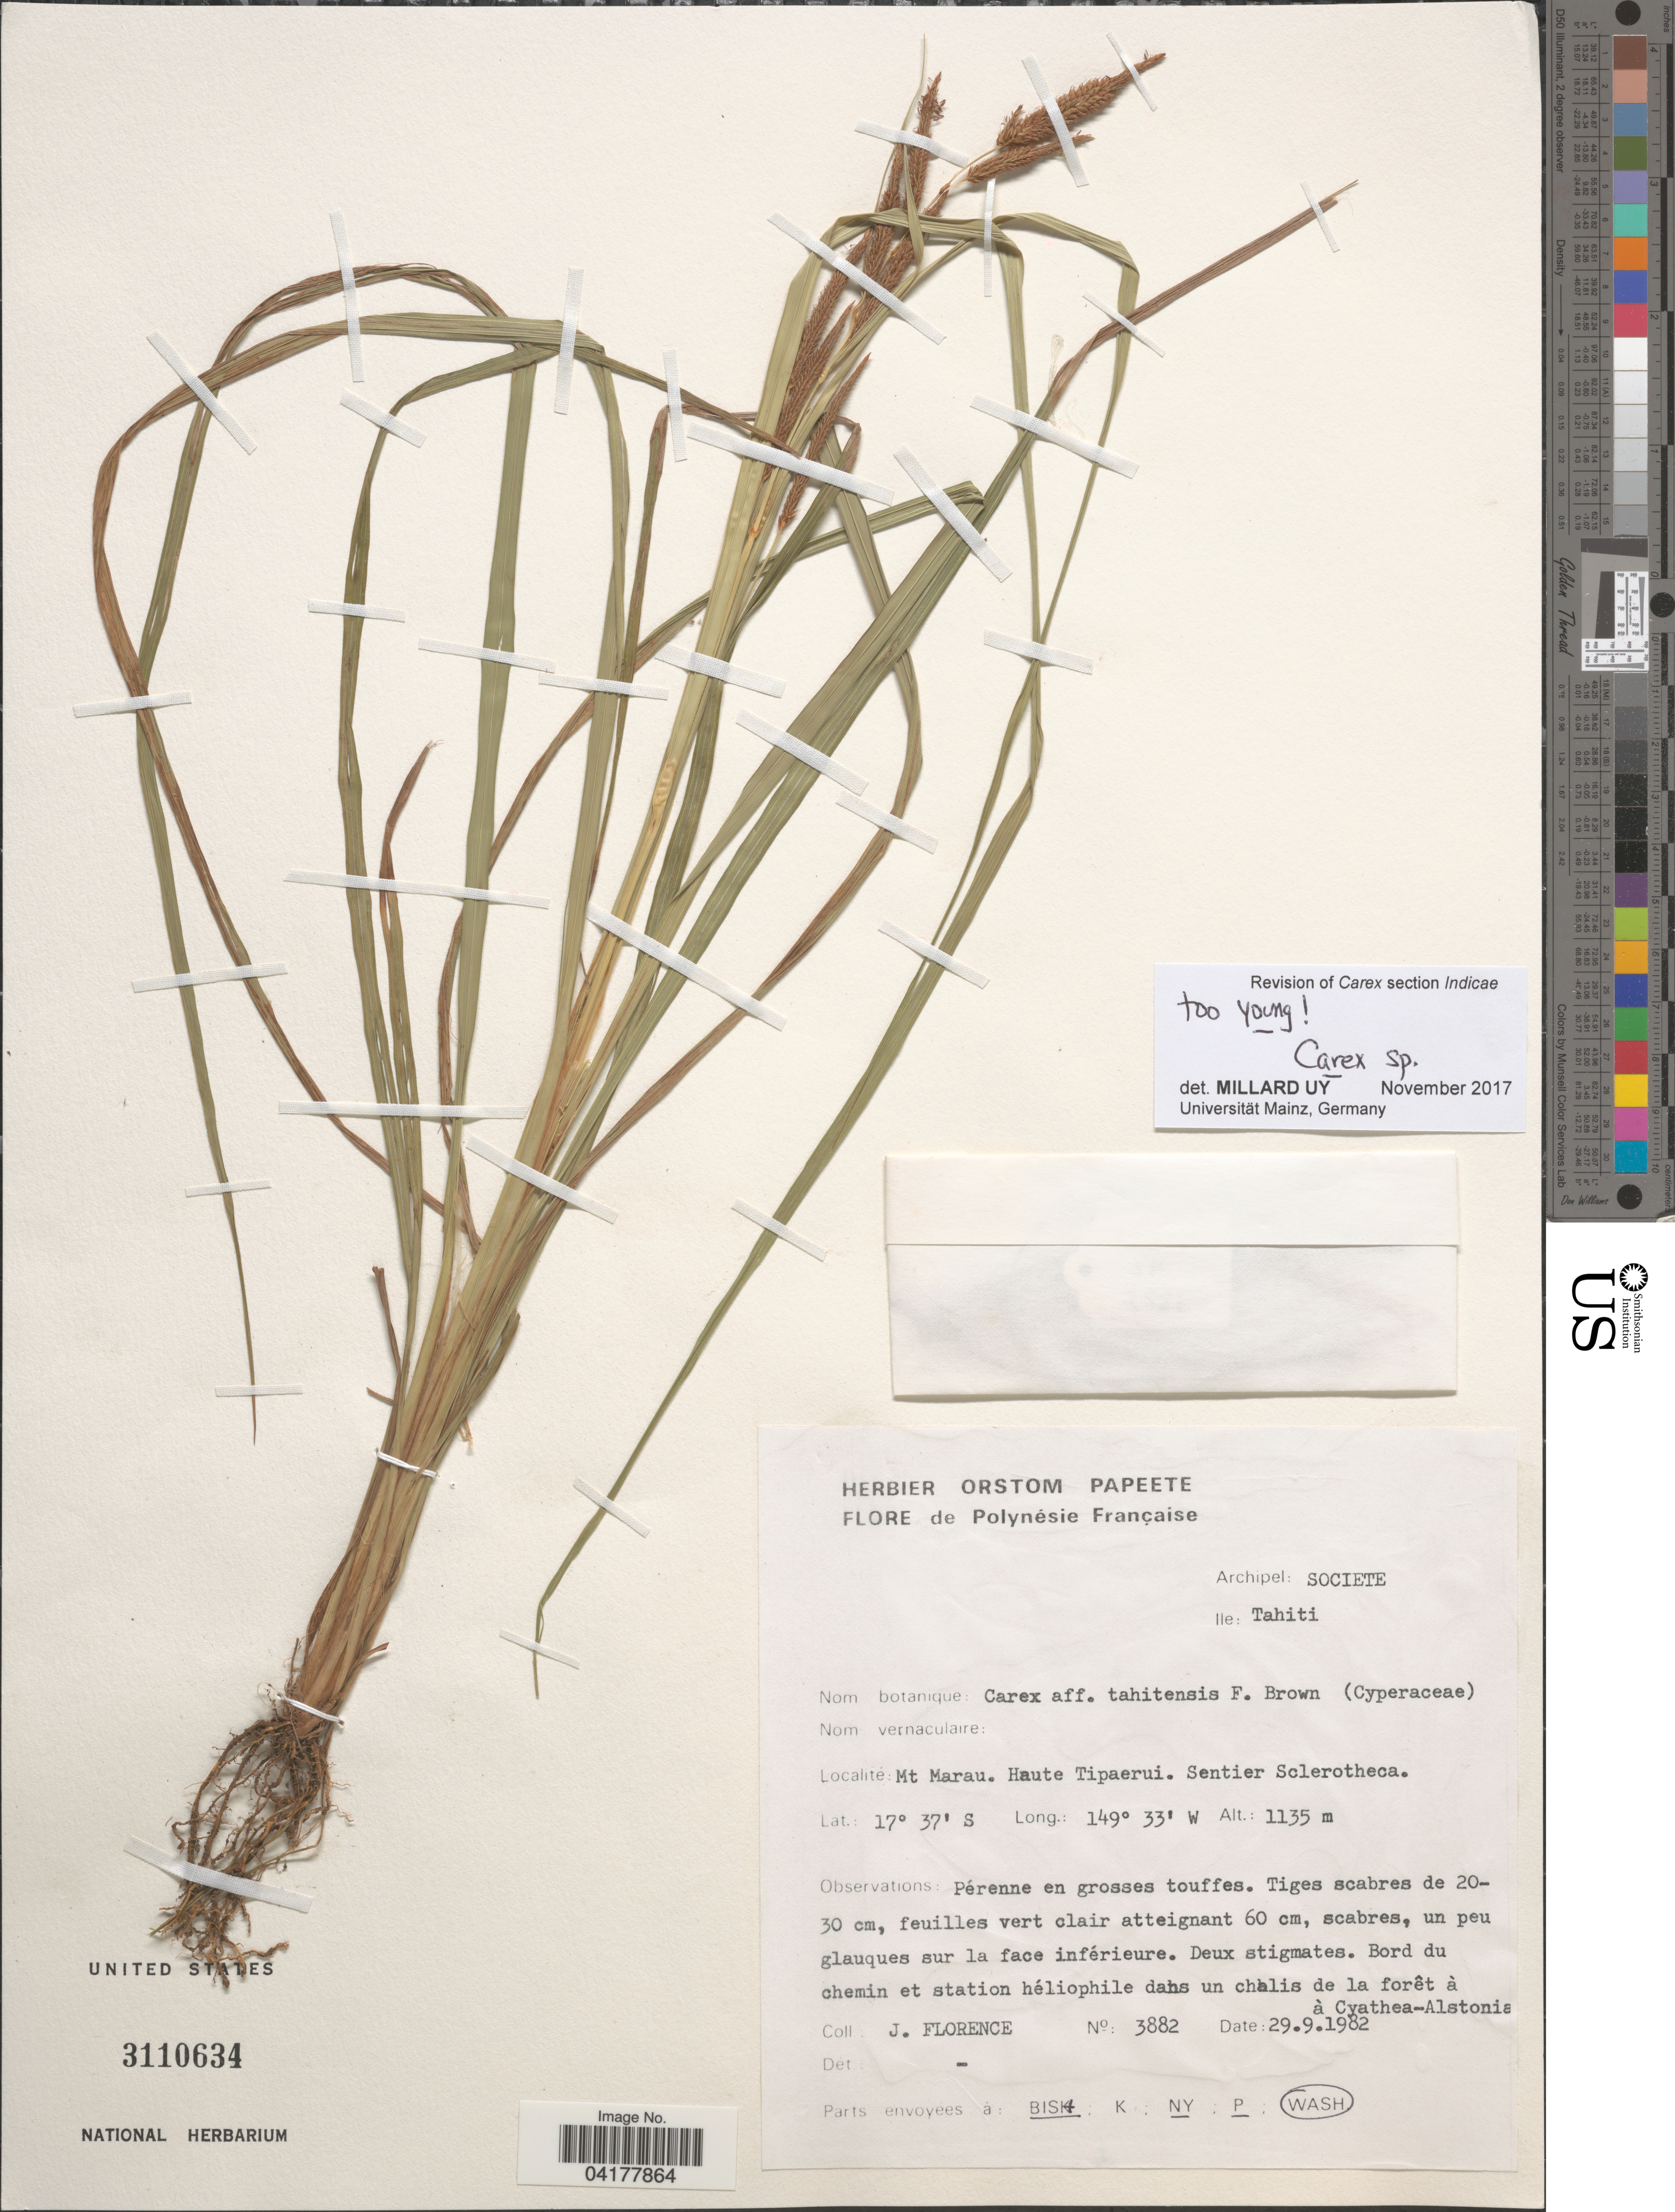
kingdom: Plantae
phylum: Tracheophyta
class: Liliopsida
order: Poales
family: Cyperaceae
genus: Carex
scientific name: Carex sp.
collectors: J. Florence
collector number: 3882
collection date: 1982-09-29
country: French Polynesia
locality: Archipel: Societe. Ile: Tahiti. Mt Marou. Haute Tipaerui. Sentier Solerotheca.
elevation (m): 1135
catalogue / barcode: US 3110634